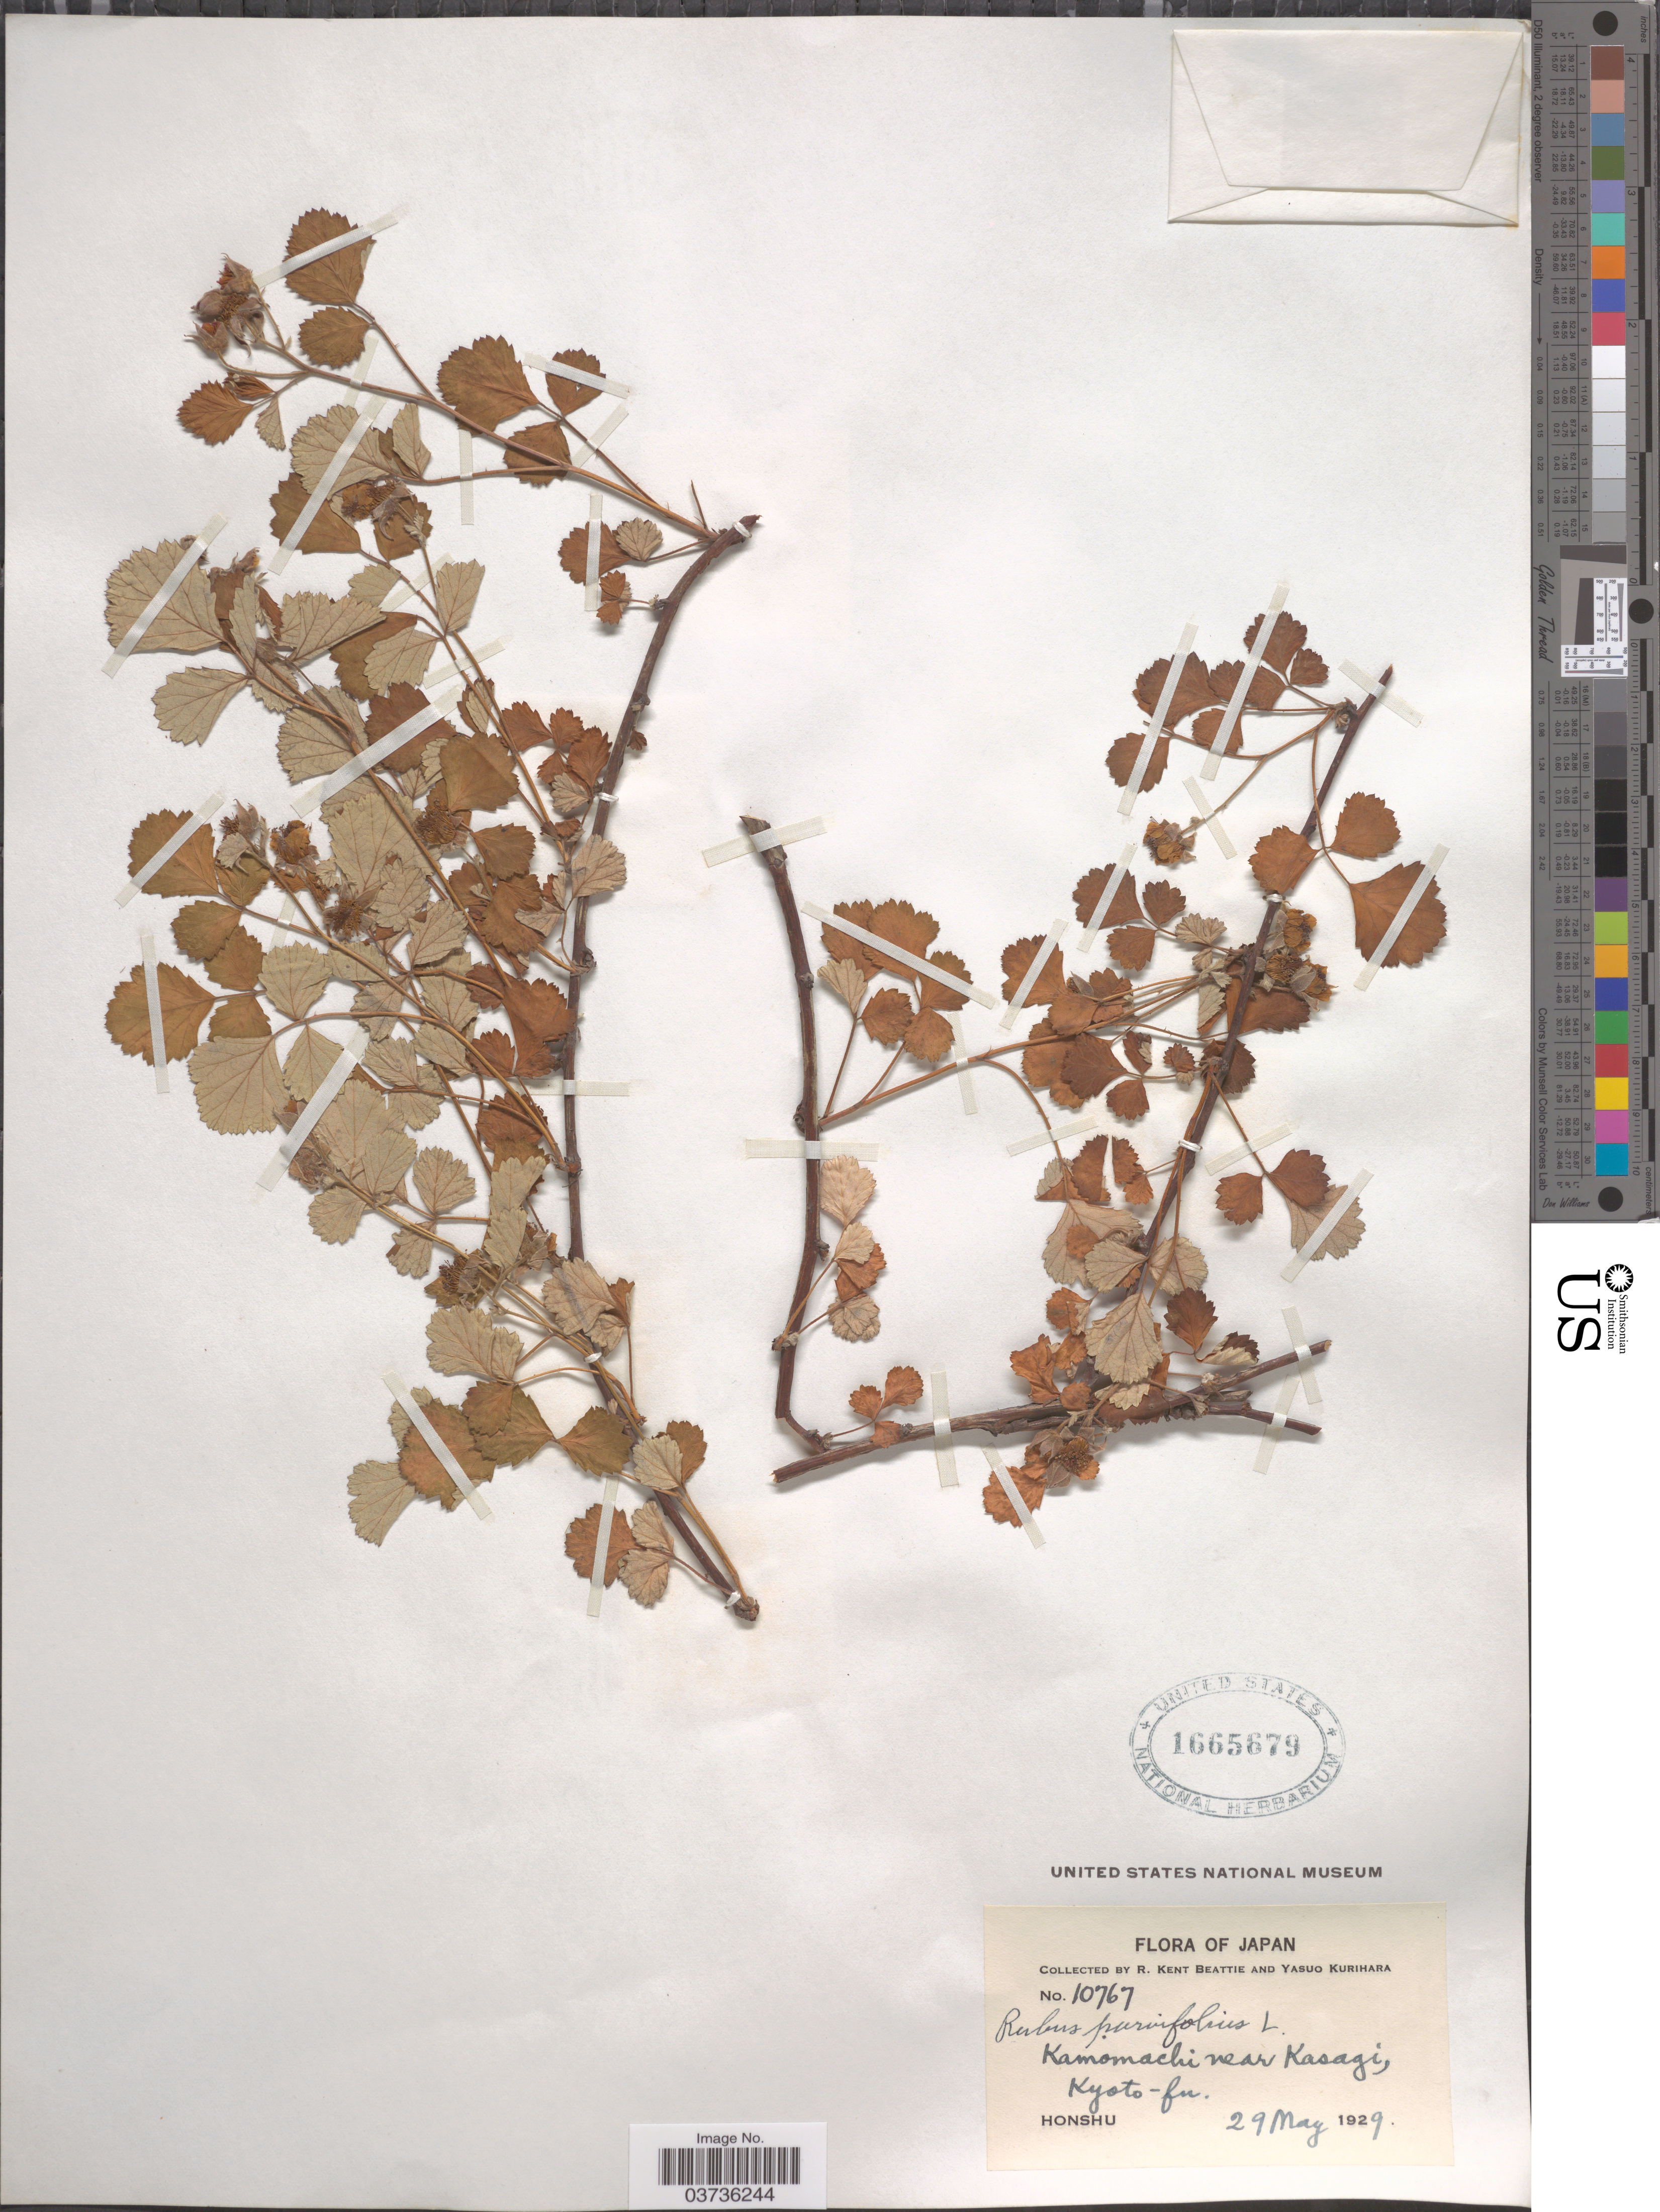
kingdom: Plantae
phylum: Tracheophyta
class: Magnoliopsida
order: Rosales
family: Rosaceae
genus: Rubus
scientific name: Rubus parvifolius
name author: L.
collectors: R. K. Beattie & Y. Kurihara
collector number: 10767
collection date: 1929-05-29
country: Japan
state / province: Kyoto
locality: Kamomachi near Kasagi, Kyoto-fu.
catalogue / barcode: US 1665679